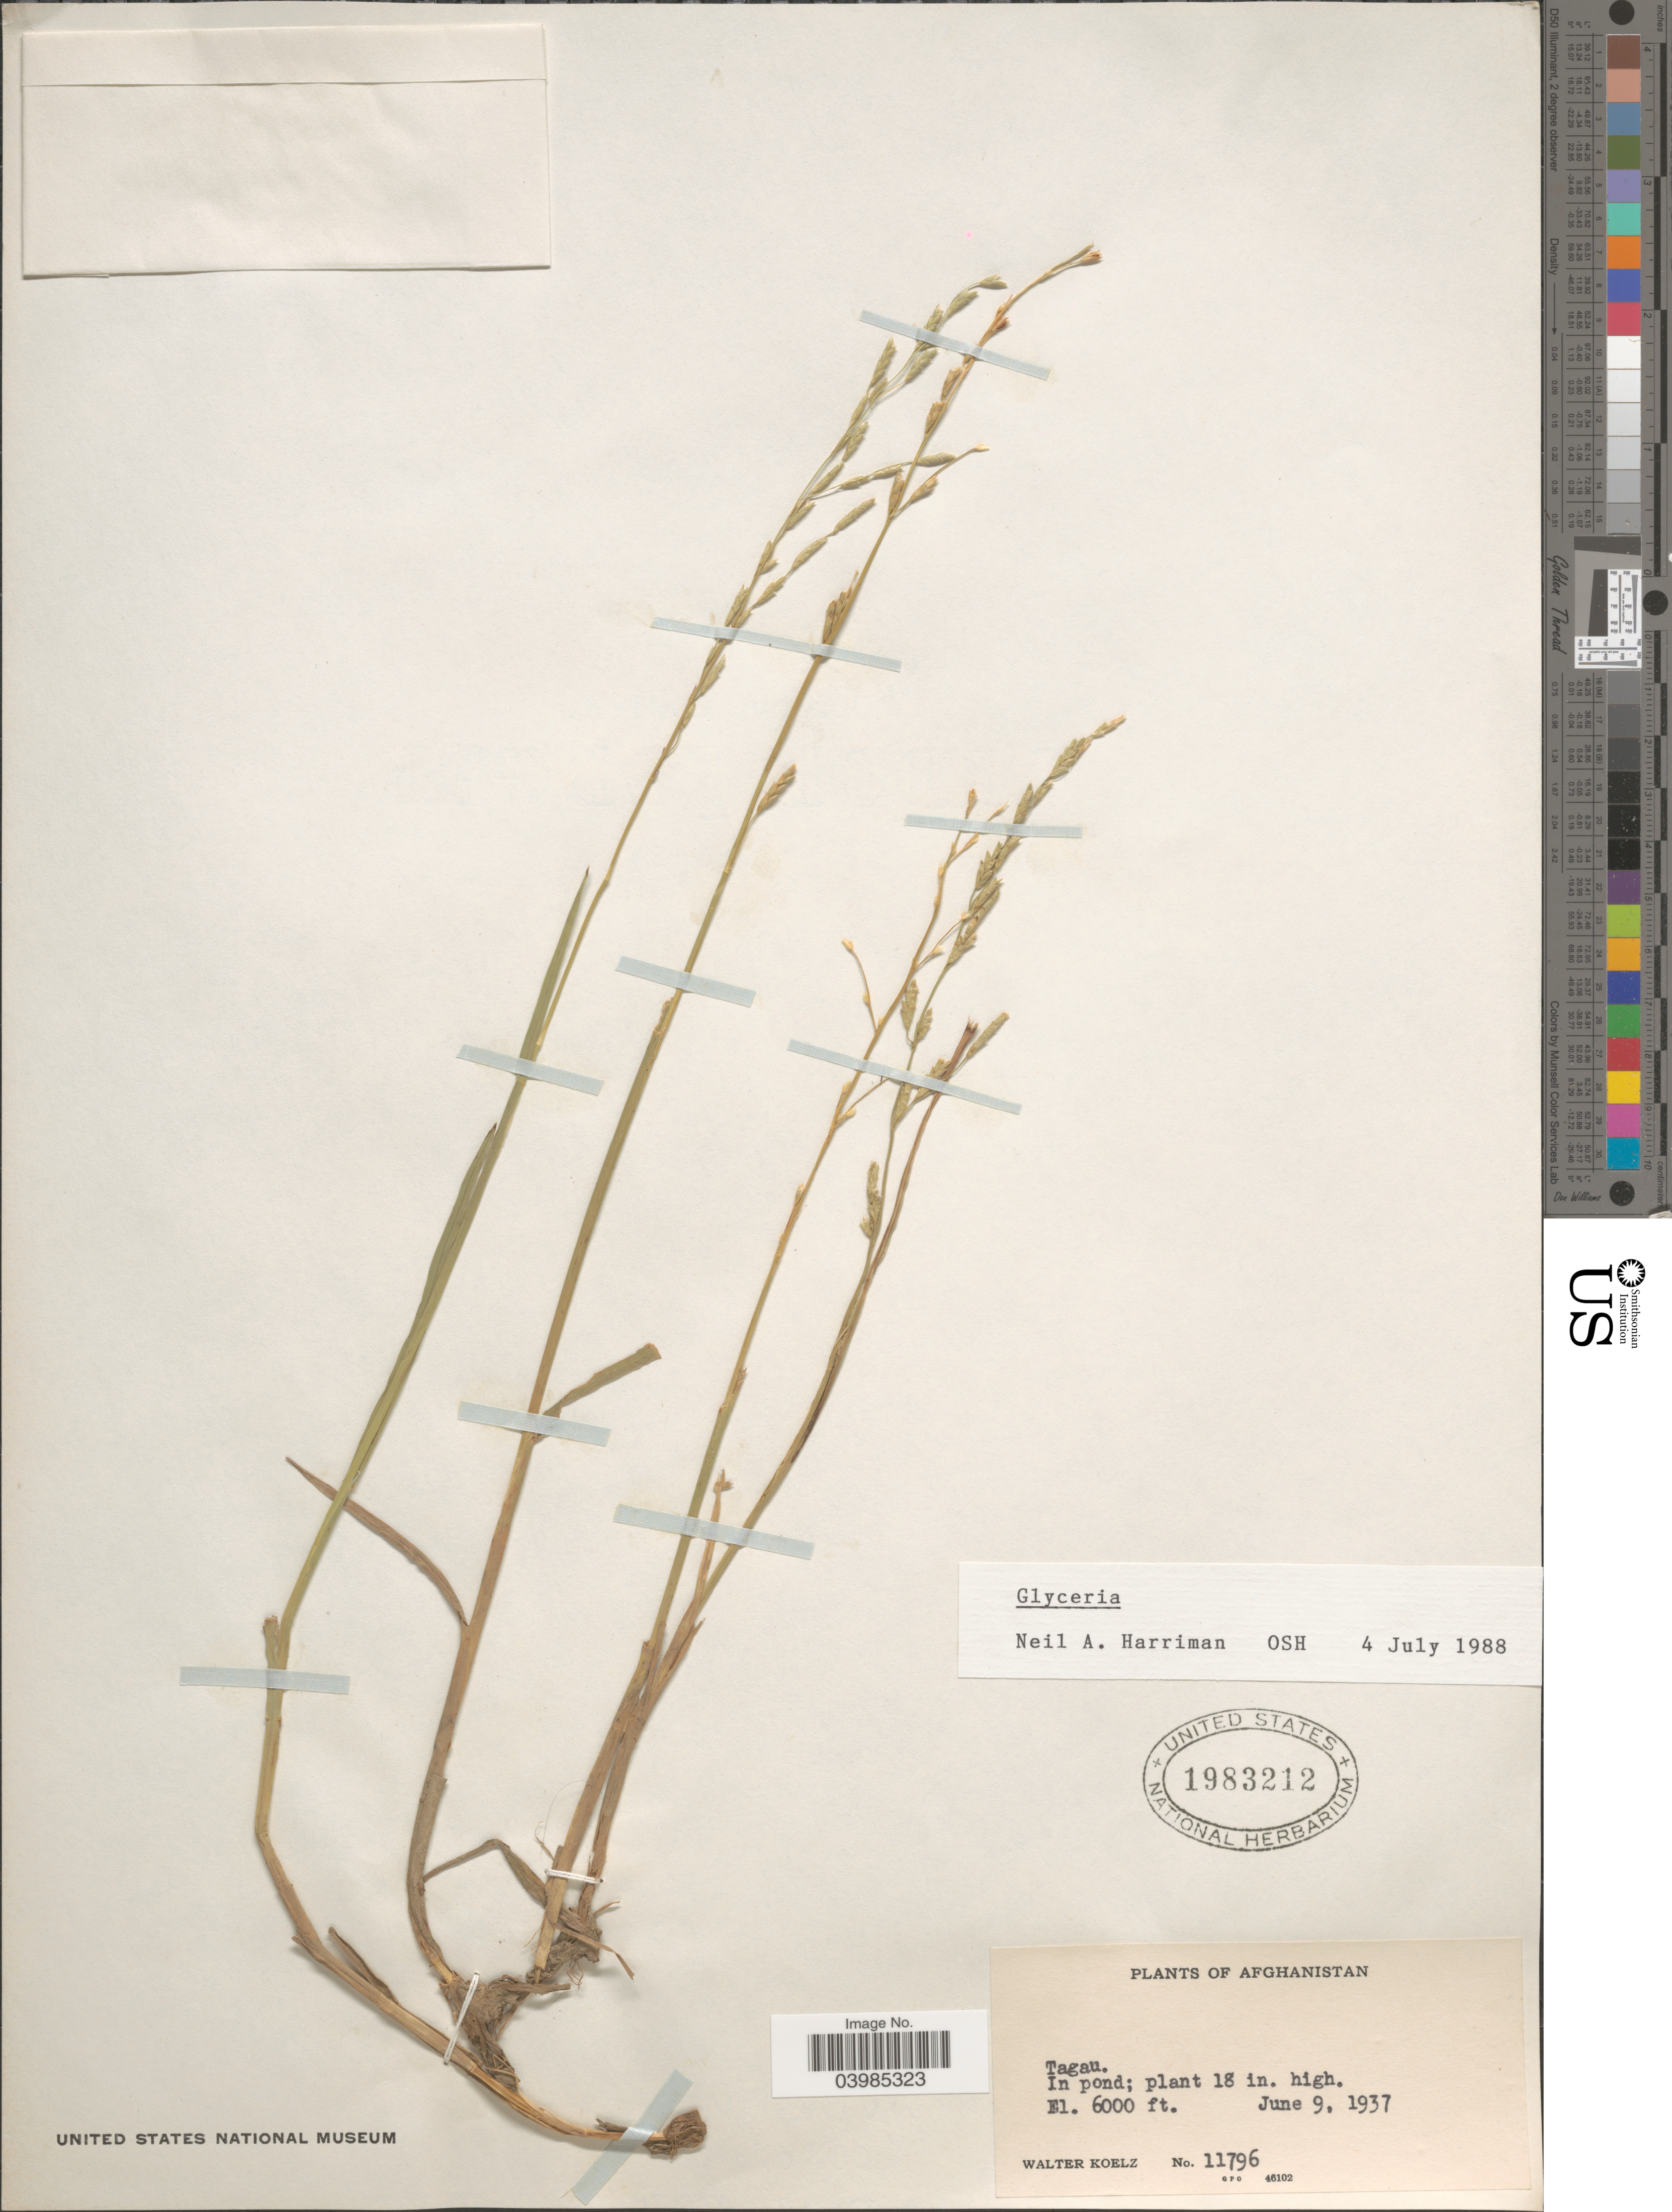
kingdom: Plantae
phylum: Tracheophyta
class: Liliopsida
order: Poales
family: Poaceae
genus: Glyceria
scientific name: Glyceria notata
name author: Chevall.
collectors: W. N. Koelz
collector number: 11796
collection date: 1937-06-09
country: Afghanistan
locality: Tagau.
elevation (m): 1829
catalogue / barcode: US 1983212